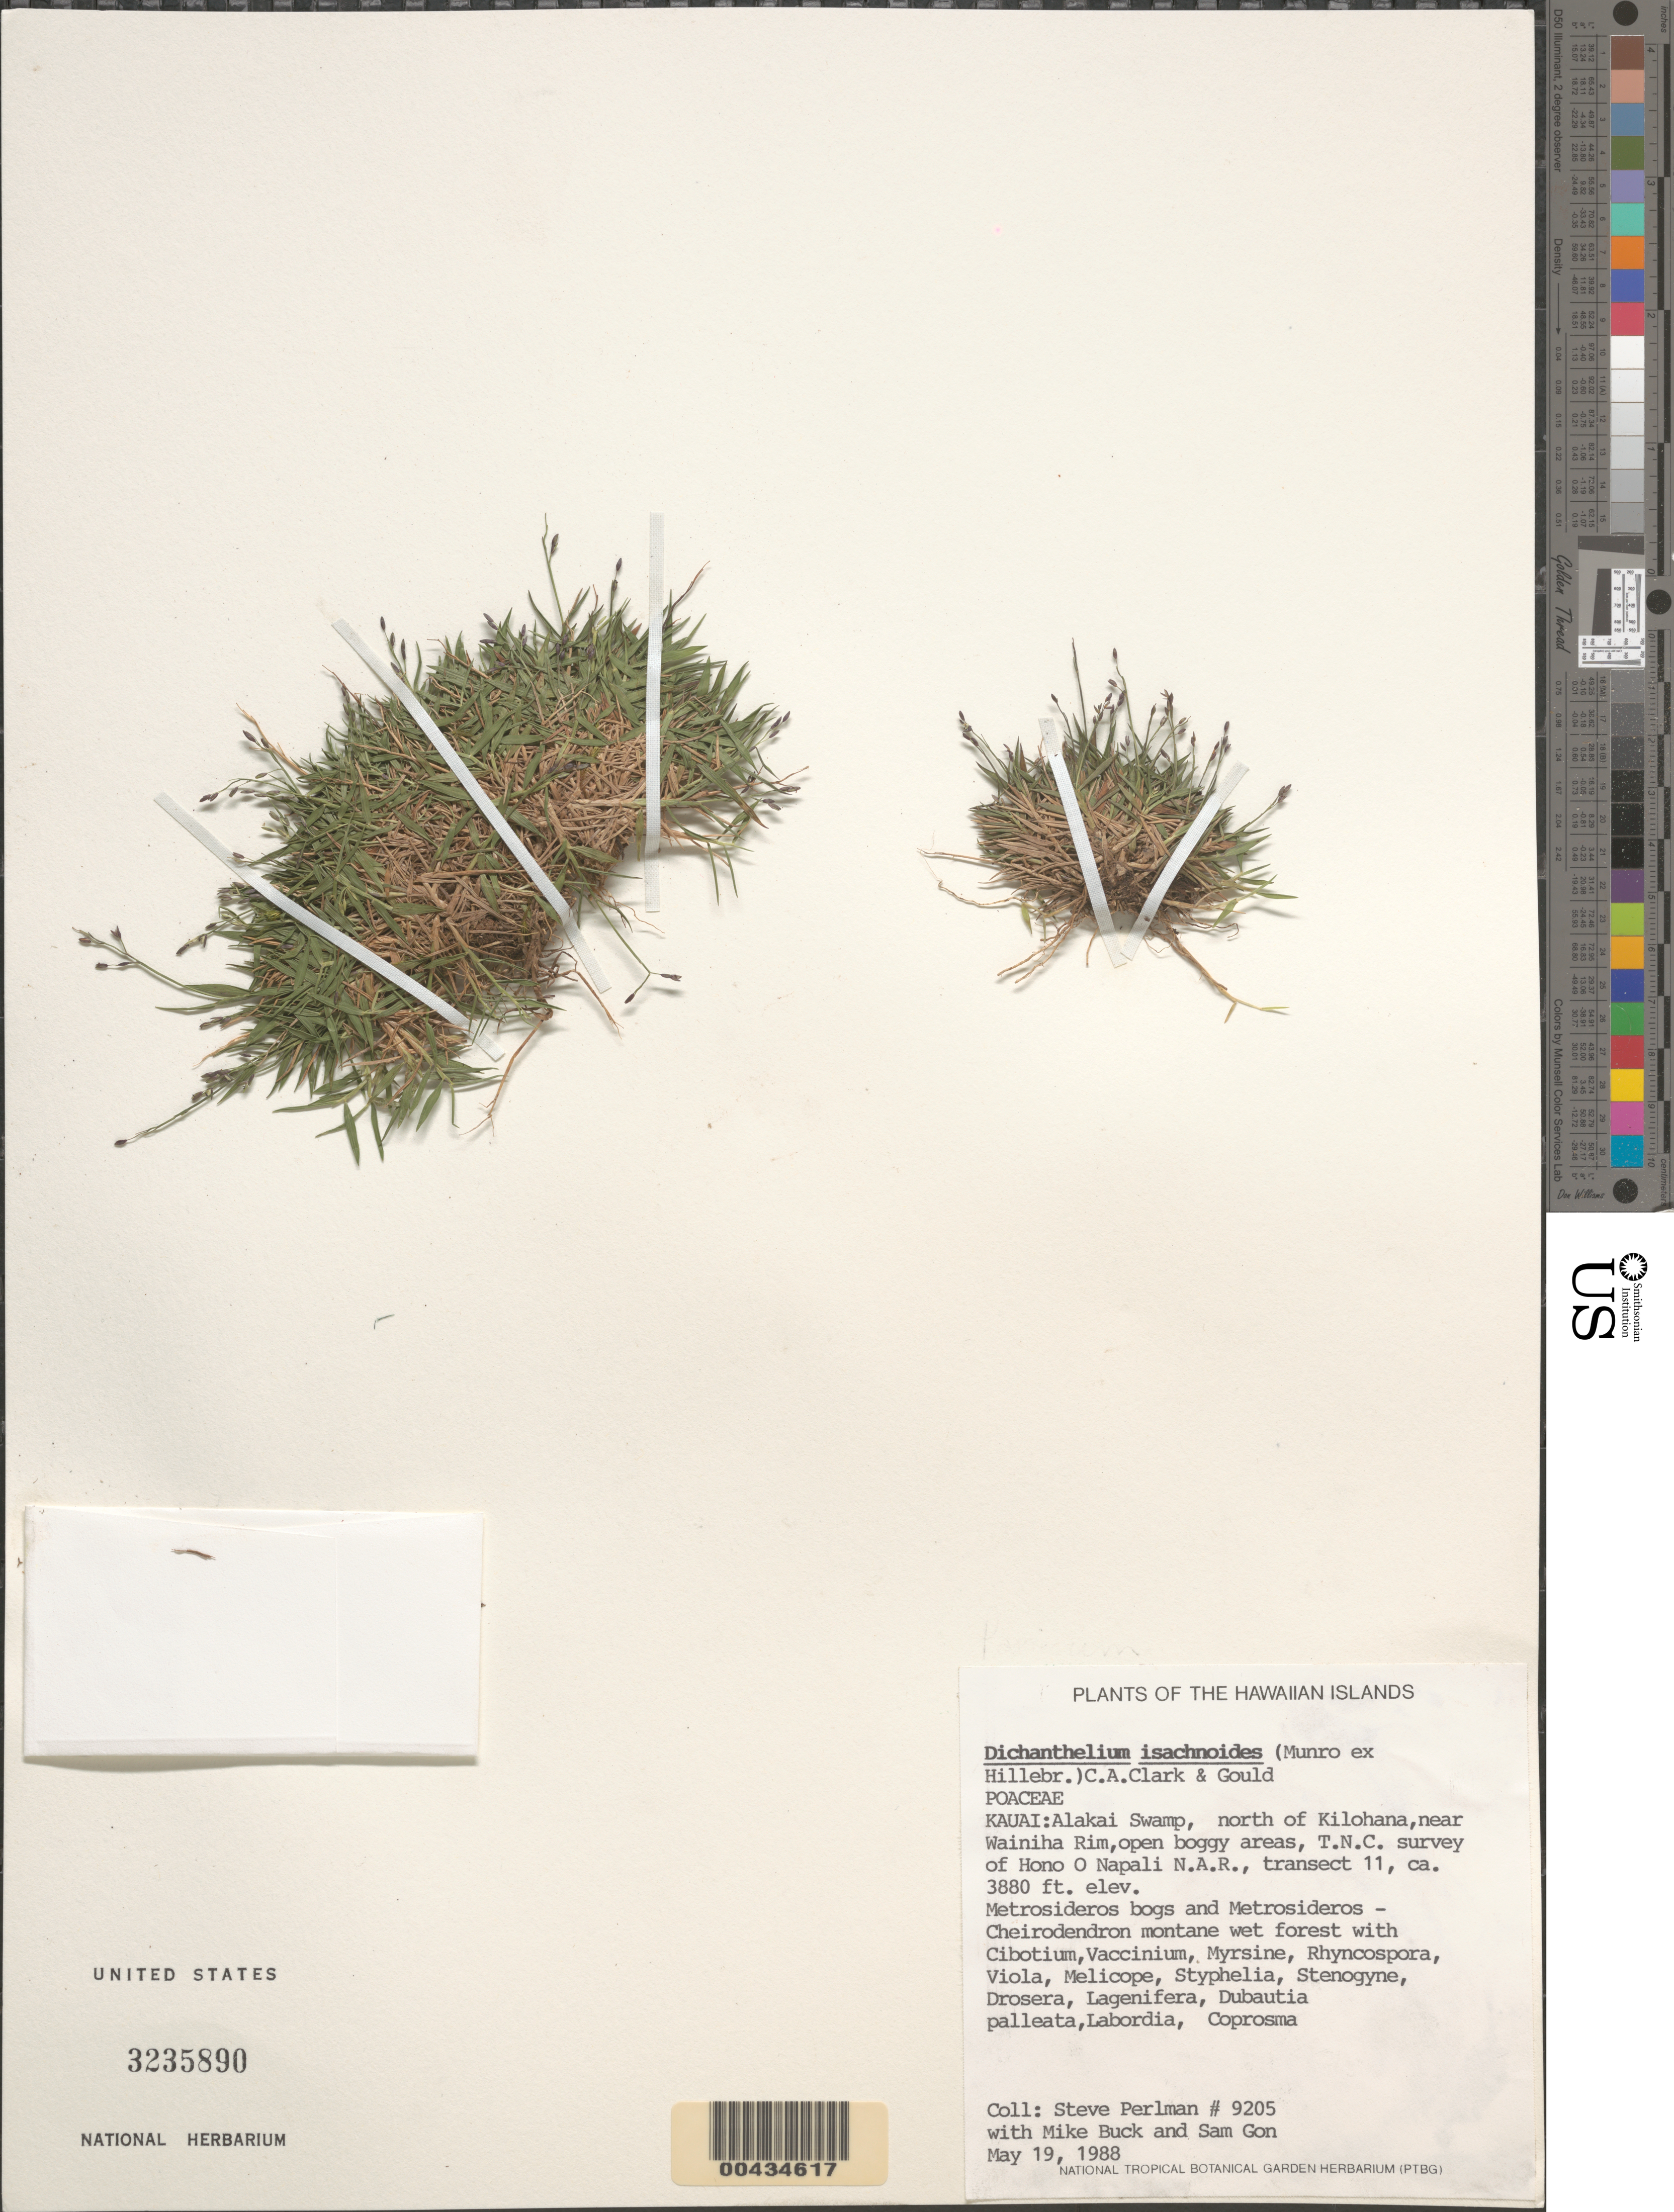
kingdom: Plantae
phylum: Tracheophyta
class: Liliopsida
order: Poales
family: Poaceae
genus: Dichanthelium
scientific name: Dichanthelium cynodon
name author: (Reichardt) C.A. Clark & Gould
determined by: Clayton, W. D.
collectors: S. P. Perlman, M. Buck & S. Gon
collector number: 9205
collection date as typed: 19 May 1988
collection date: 1988-05-19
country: United States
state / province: Hawaii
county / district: Kauai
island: Kaua'i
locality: Alakai Swamp, N of Kilohana, near Wainiha Rim, transect 11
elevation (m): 1183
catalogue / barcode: US 3235890